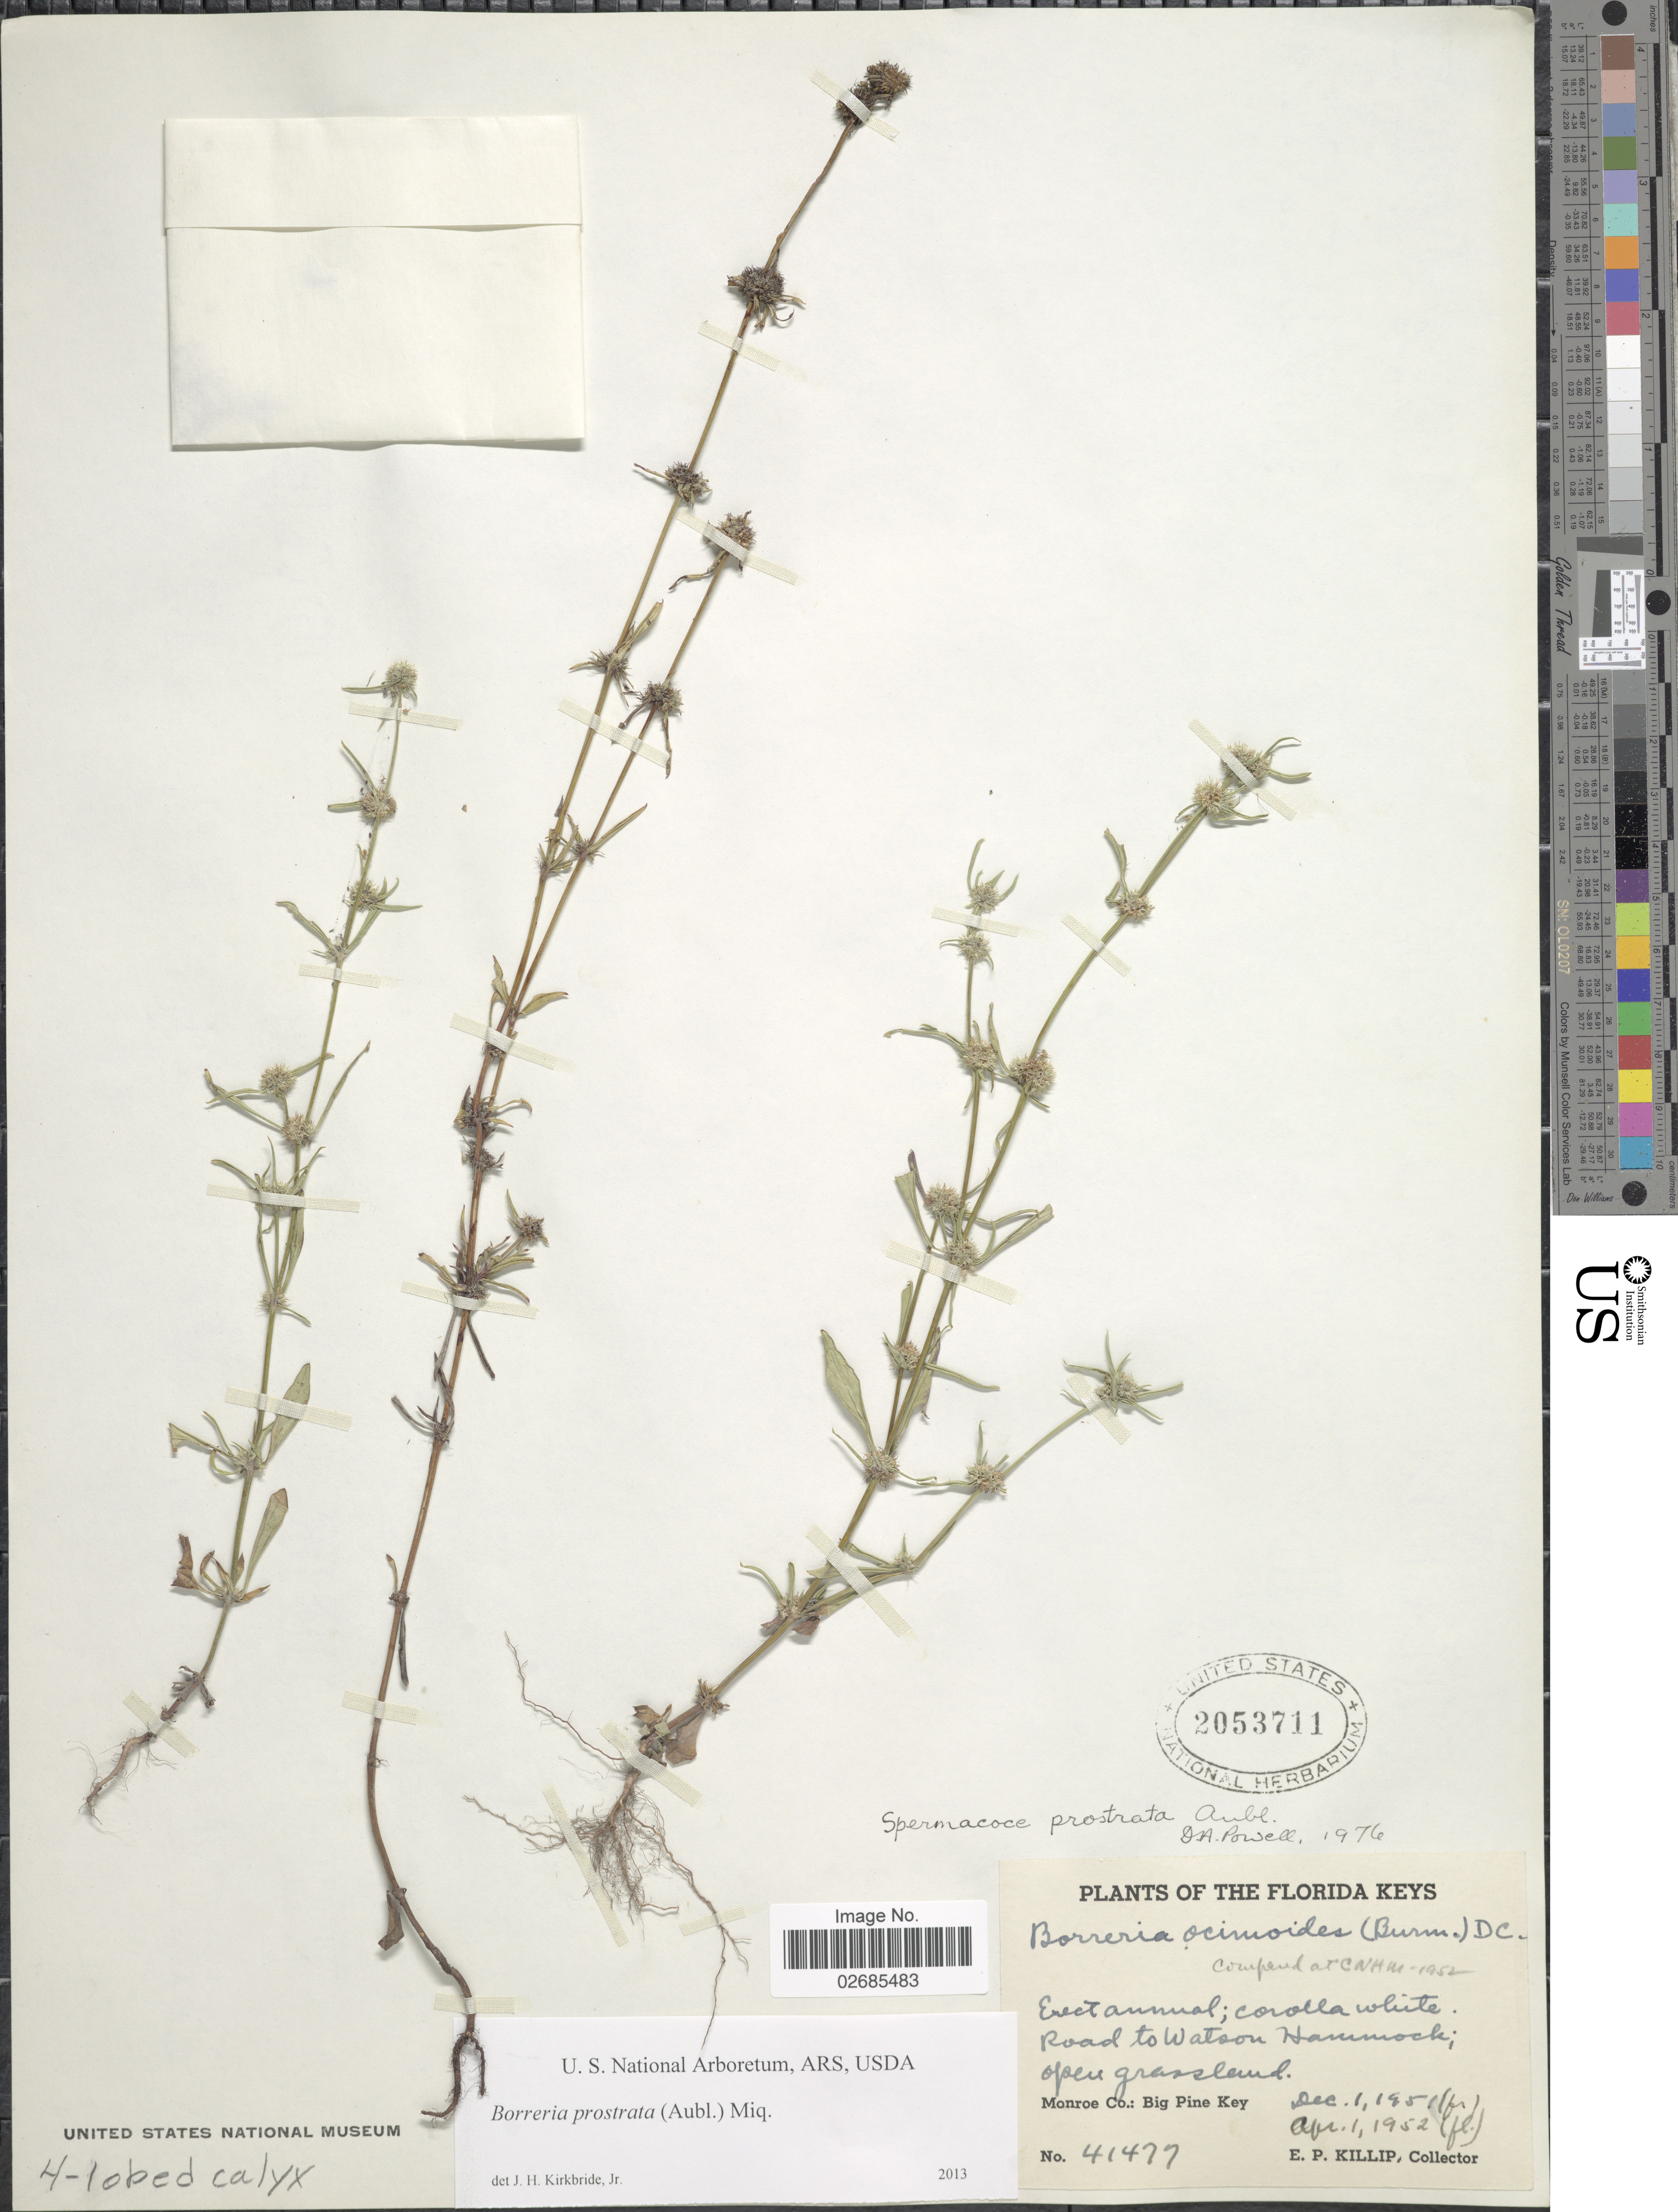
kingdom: Plantae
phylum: Tracheophyta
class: Magnoliopsida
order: Gentianales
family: Rubiaceae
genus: Borreria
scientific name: Borreria prostrata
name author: (Aubl.) Miq.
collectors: E. P. Killip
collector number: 41477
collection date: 1951-12-01/1952-04-01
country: United States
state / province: Florida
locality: Florida Keys. Road to Watson Hammock. Monroe Co.: Big Pine Key.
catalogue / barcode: US 2053711